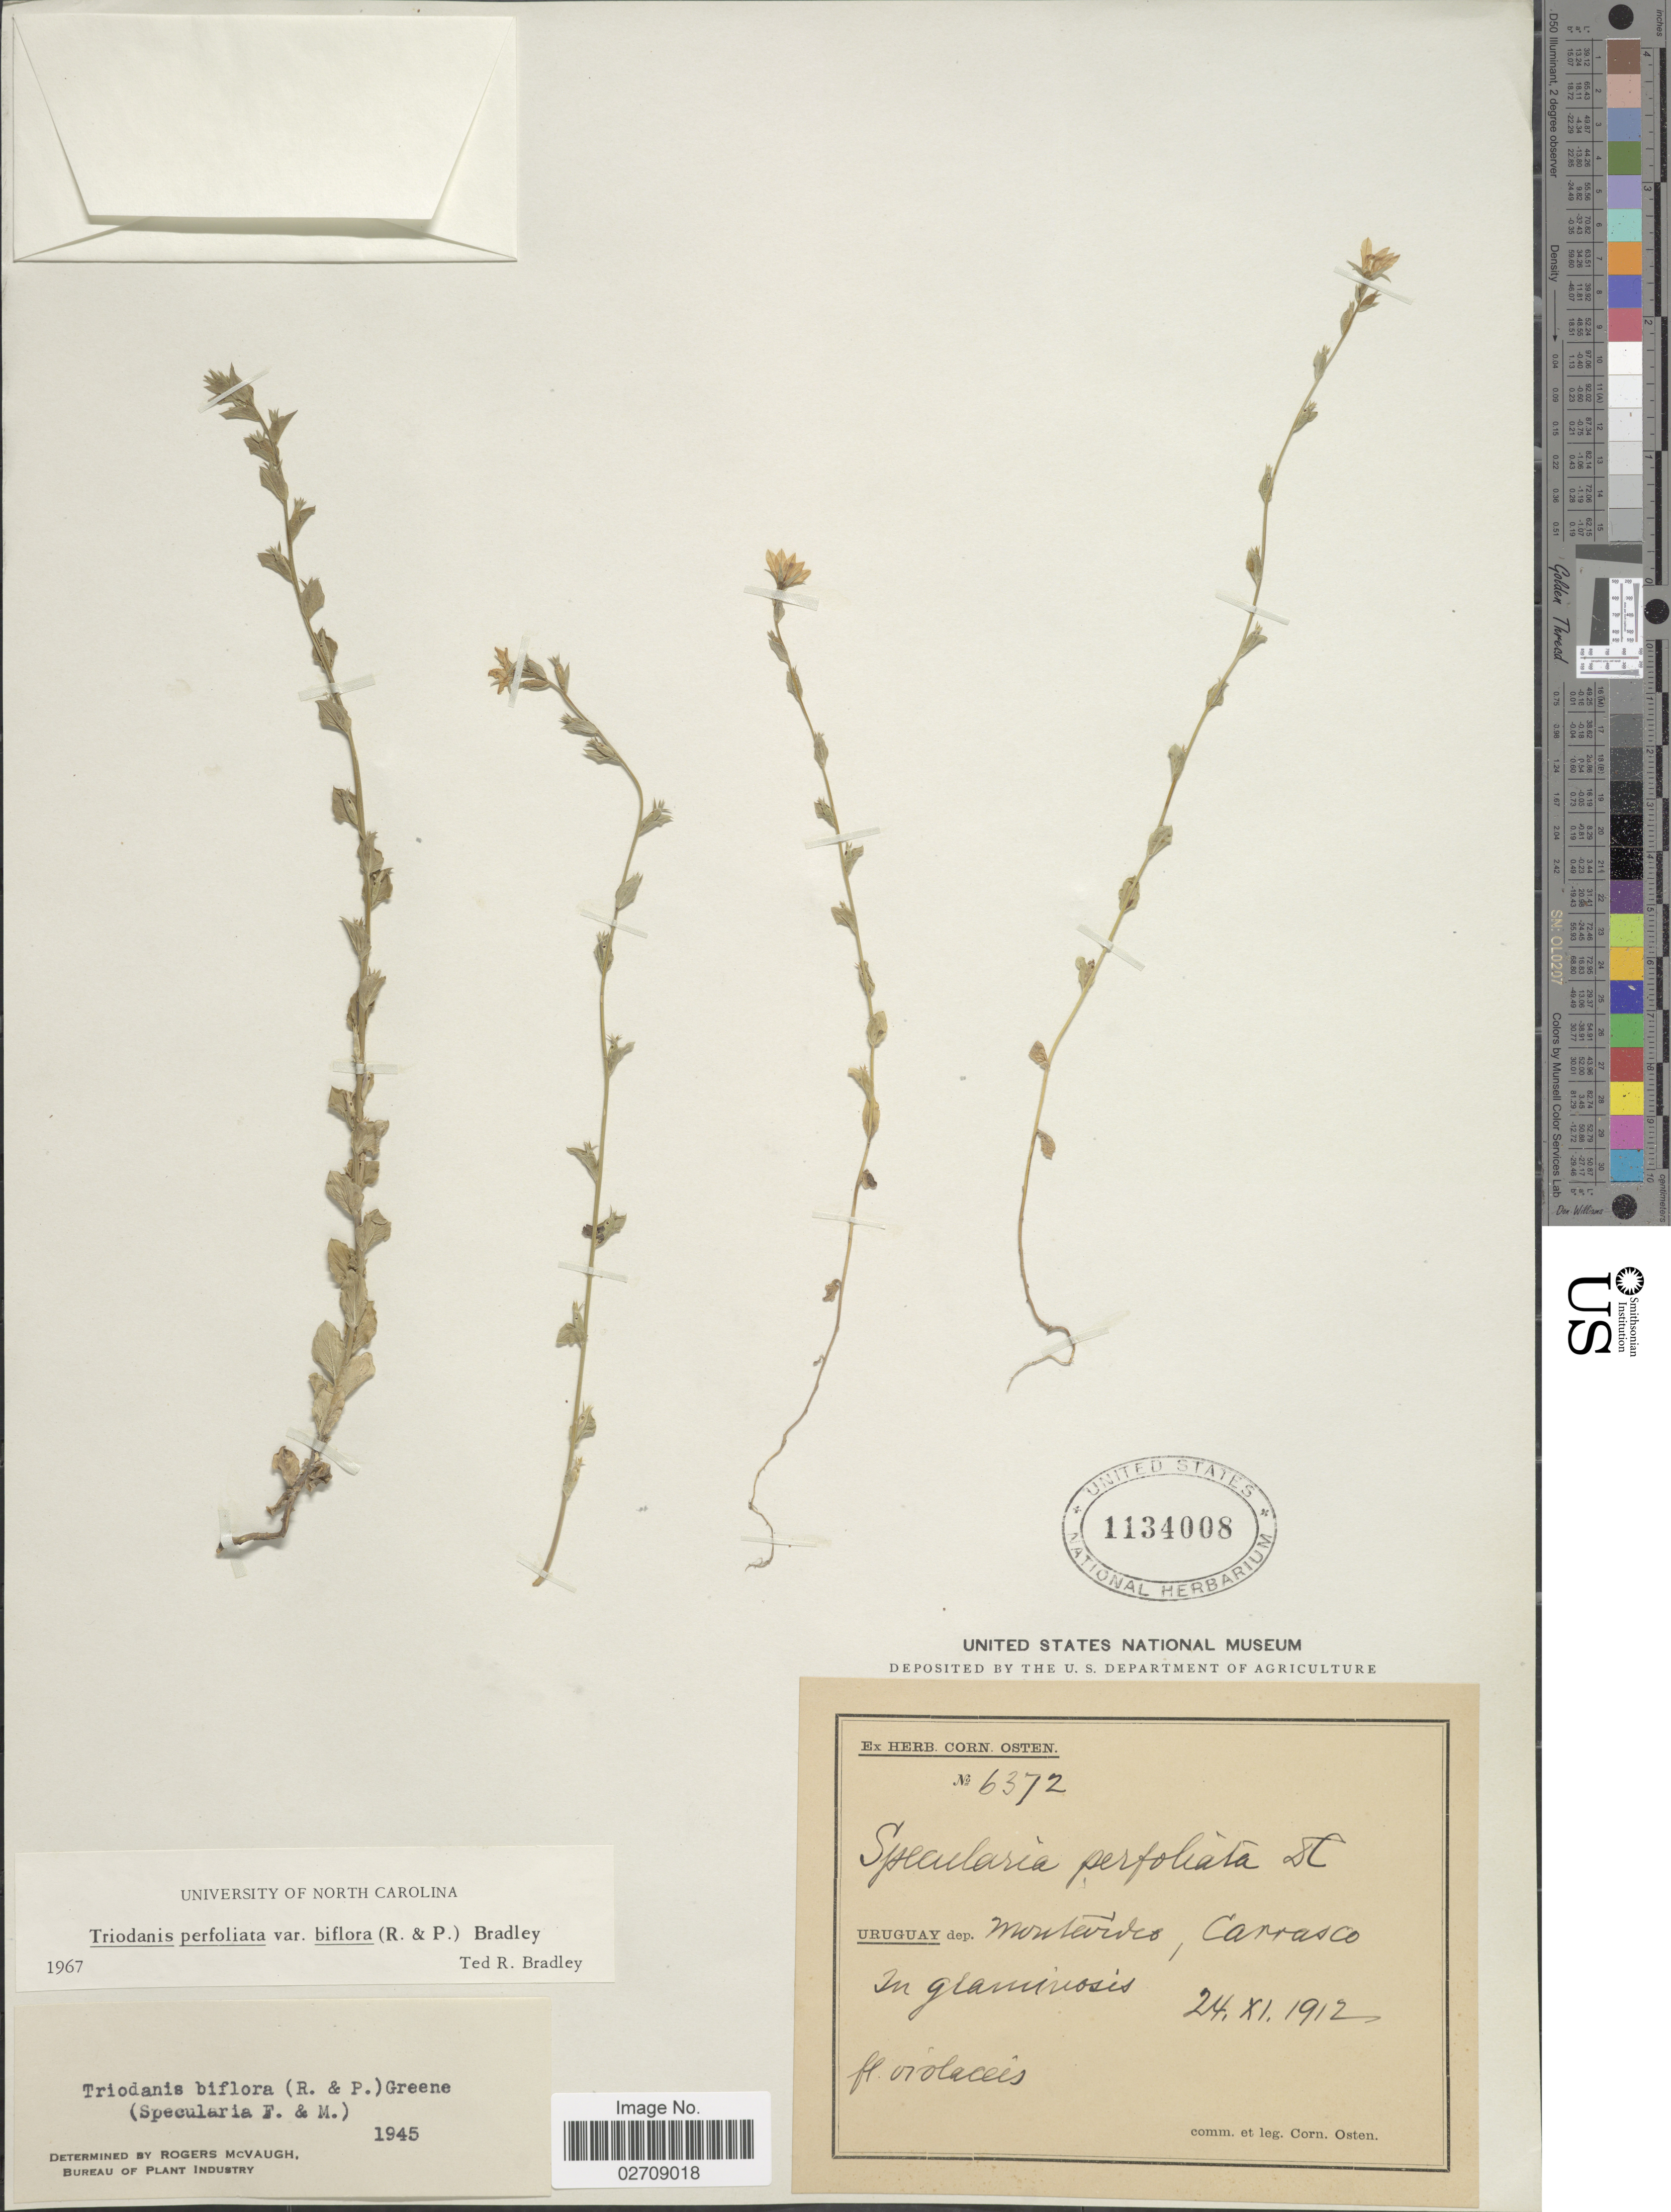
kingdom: Plantae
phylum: Tracheophyta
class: Magnoliopsida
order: Asterales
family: Campanulaceae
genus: Triodanis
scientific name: Triodanis perfoliata var. biflora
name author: (Ruiz & Pav.) Bradley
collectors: C. Osten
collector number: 6372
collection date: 1912-11-24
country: Uruguay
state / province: Montevideo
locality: Carrasco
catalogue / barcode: US 1134008